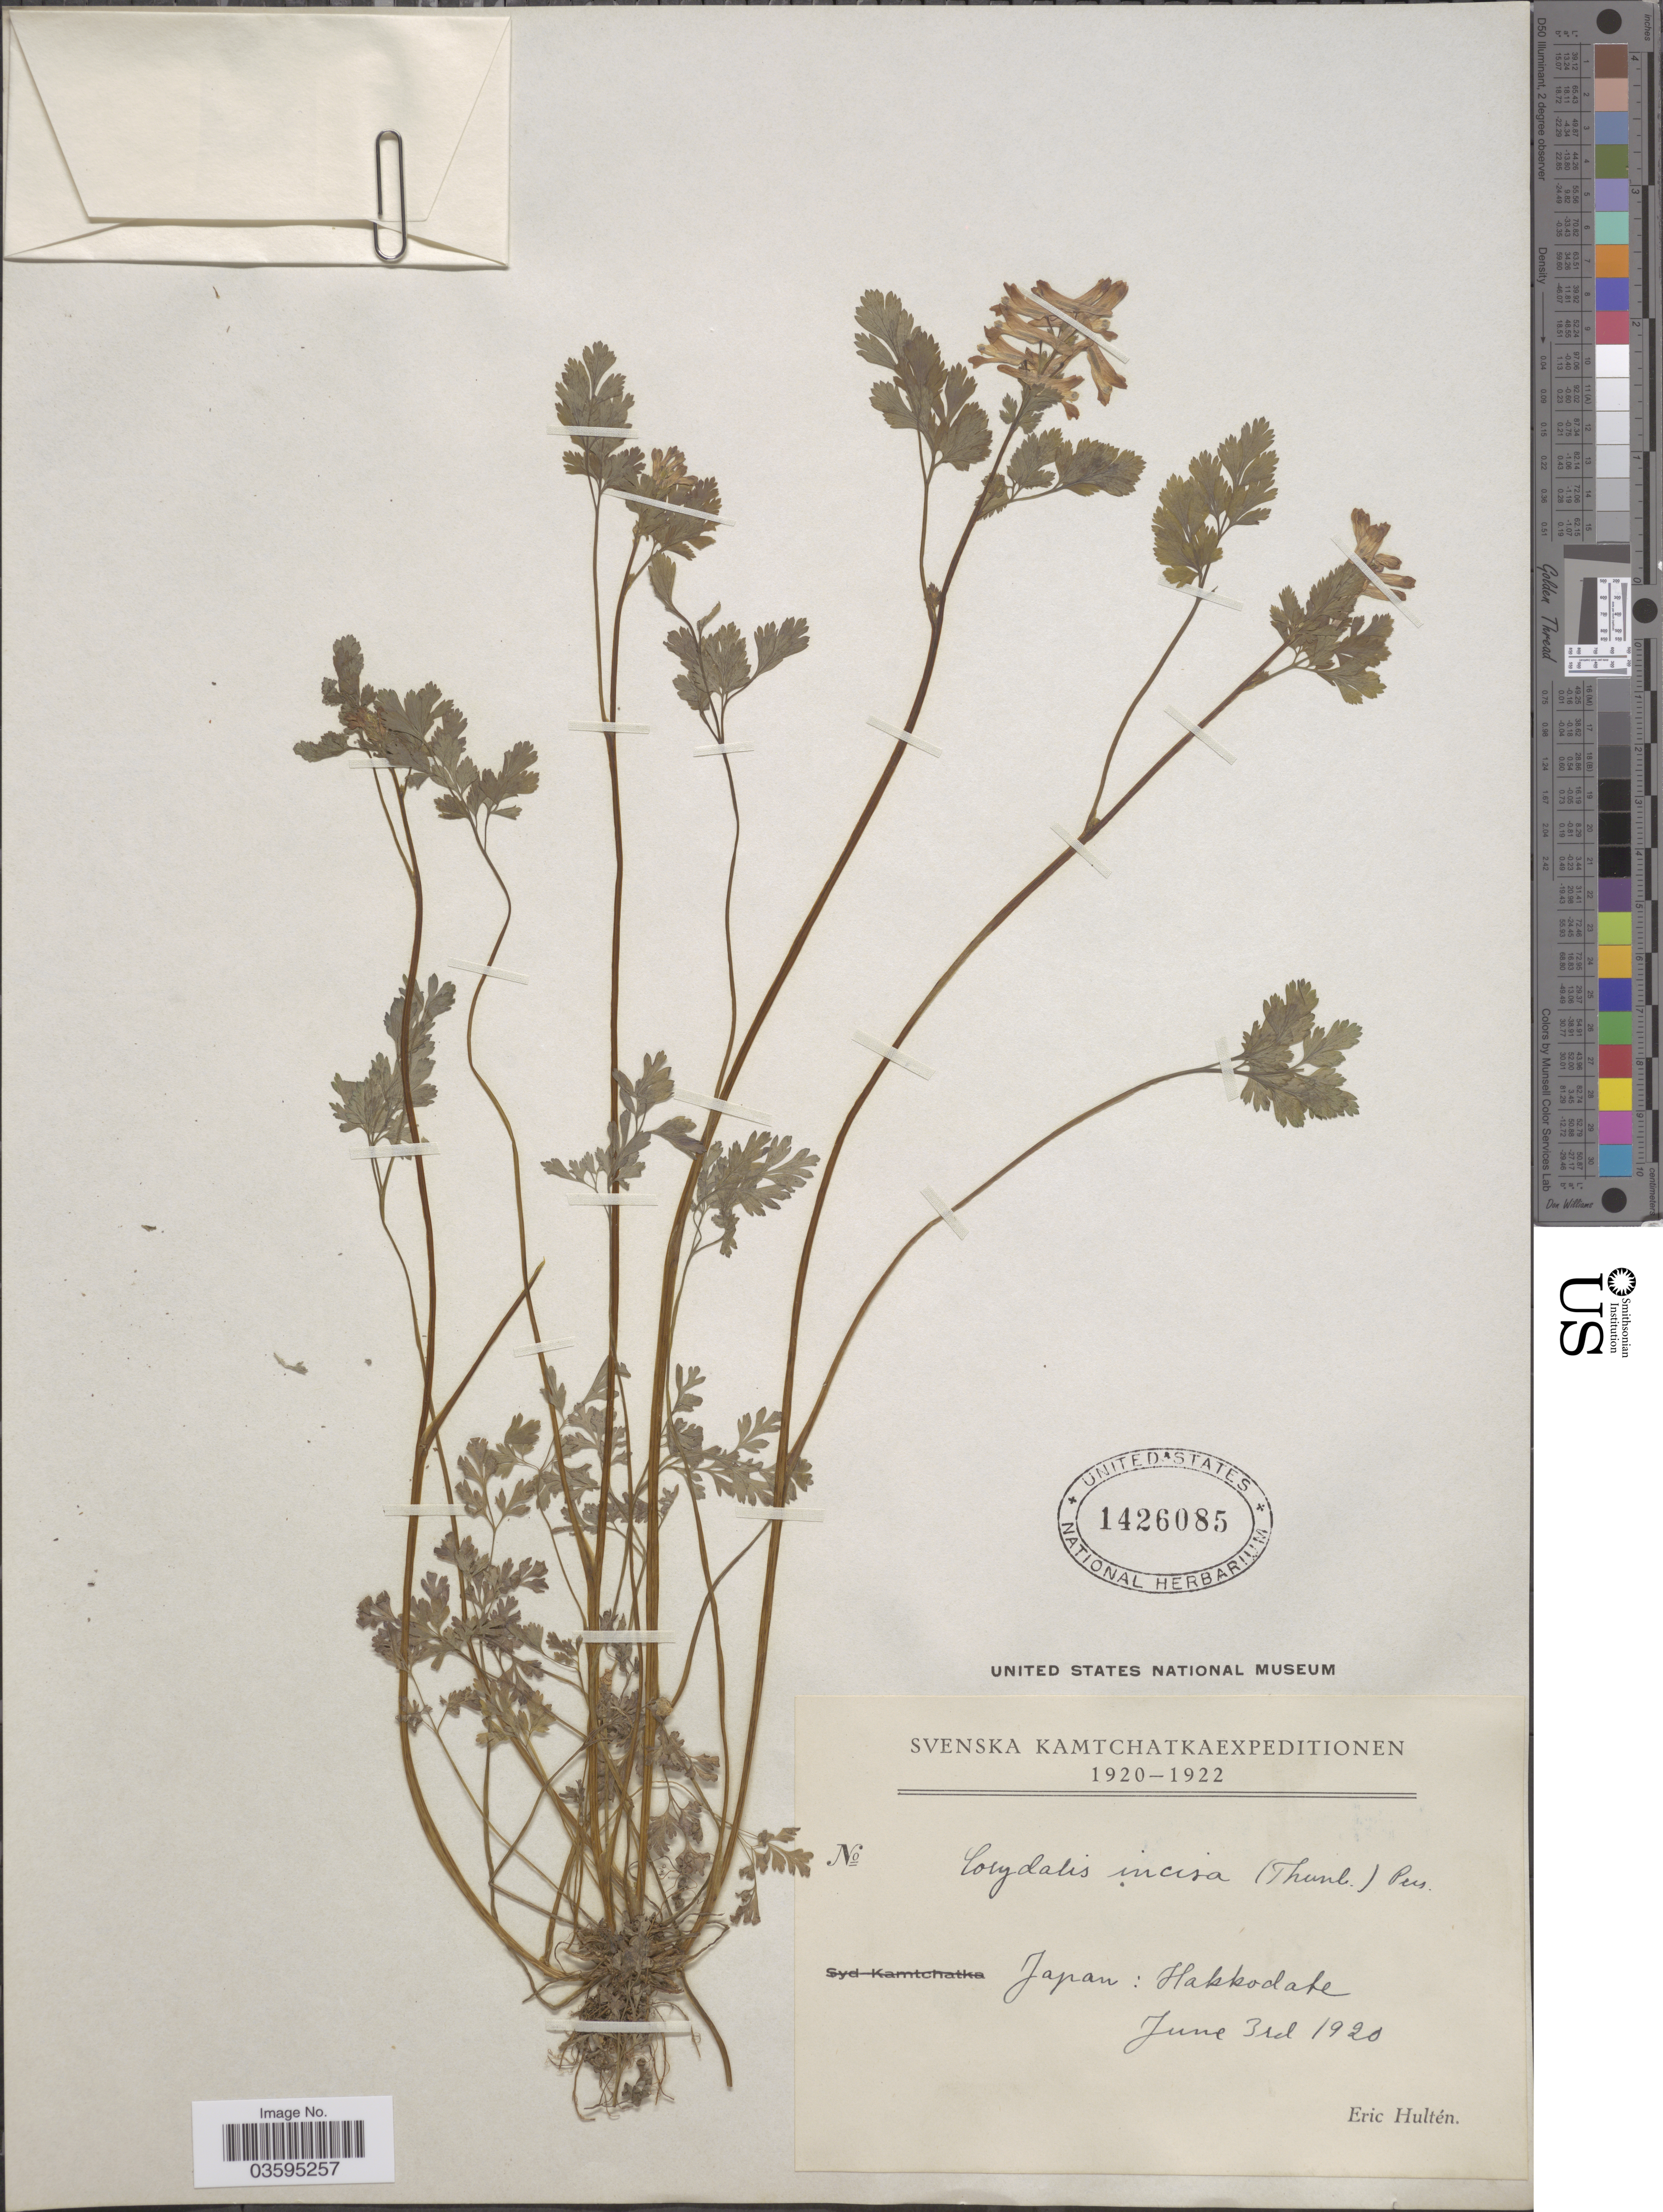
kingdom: Plantae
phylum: Tracheophyta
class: Magnoliopsida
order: Ranunculales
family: Papaveraceae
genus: Corydalis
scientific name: Corydalis incisa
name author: (Thunb.) Pers.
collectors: E. G. Hultén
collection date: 1920-06-03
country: Japan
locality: Hakkodate.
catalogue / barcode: US 1426085